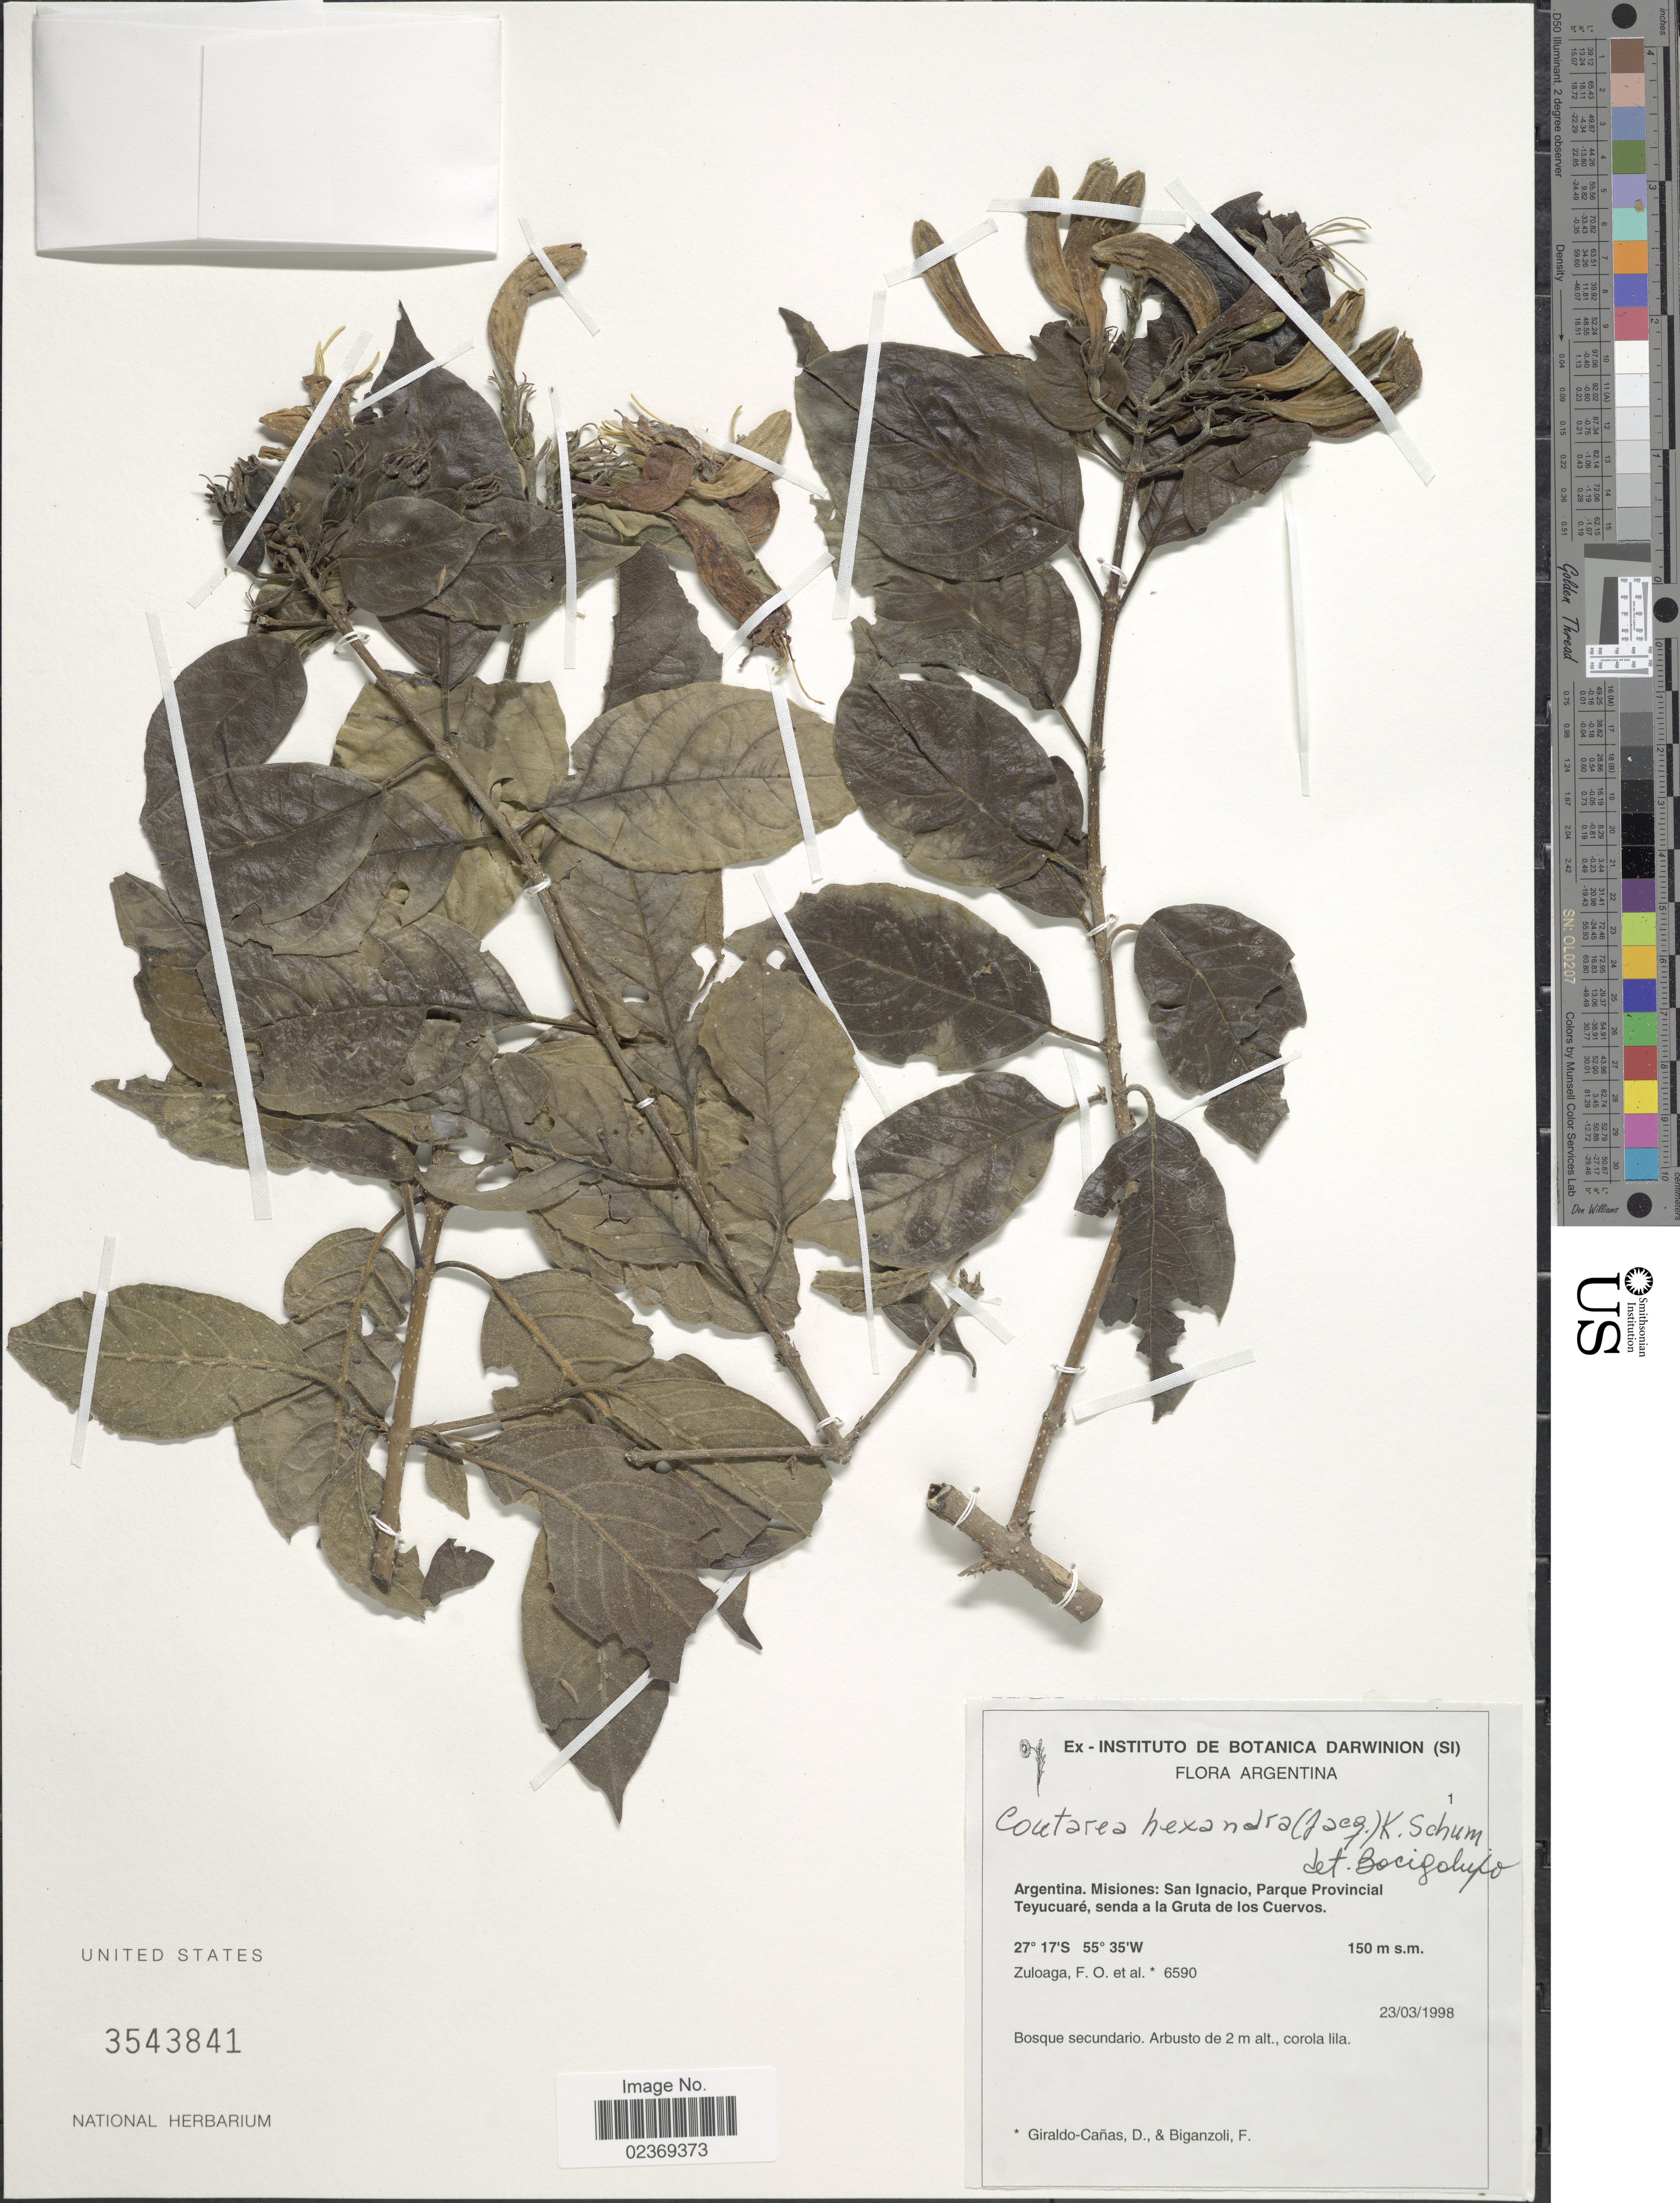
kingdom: Plantae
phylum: Tracheophyta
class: Magnoliopsida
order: Gentianales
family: Rubiaceae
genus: Coutarea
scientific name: Coutarea hexandra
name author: (Jacq.) K. Schum.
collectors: F. O. Zuloaga, D. Giraldo-Cañas & F. Biganzoli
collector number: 6590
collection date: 1998-03-23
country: Argentina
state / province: Misiones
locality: San Ignacio, Parque Provincial Teyucuare, senda a la Gruta de los Cuervos.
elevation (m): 150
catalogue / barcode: US 3543841